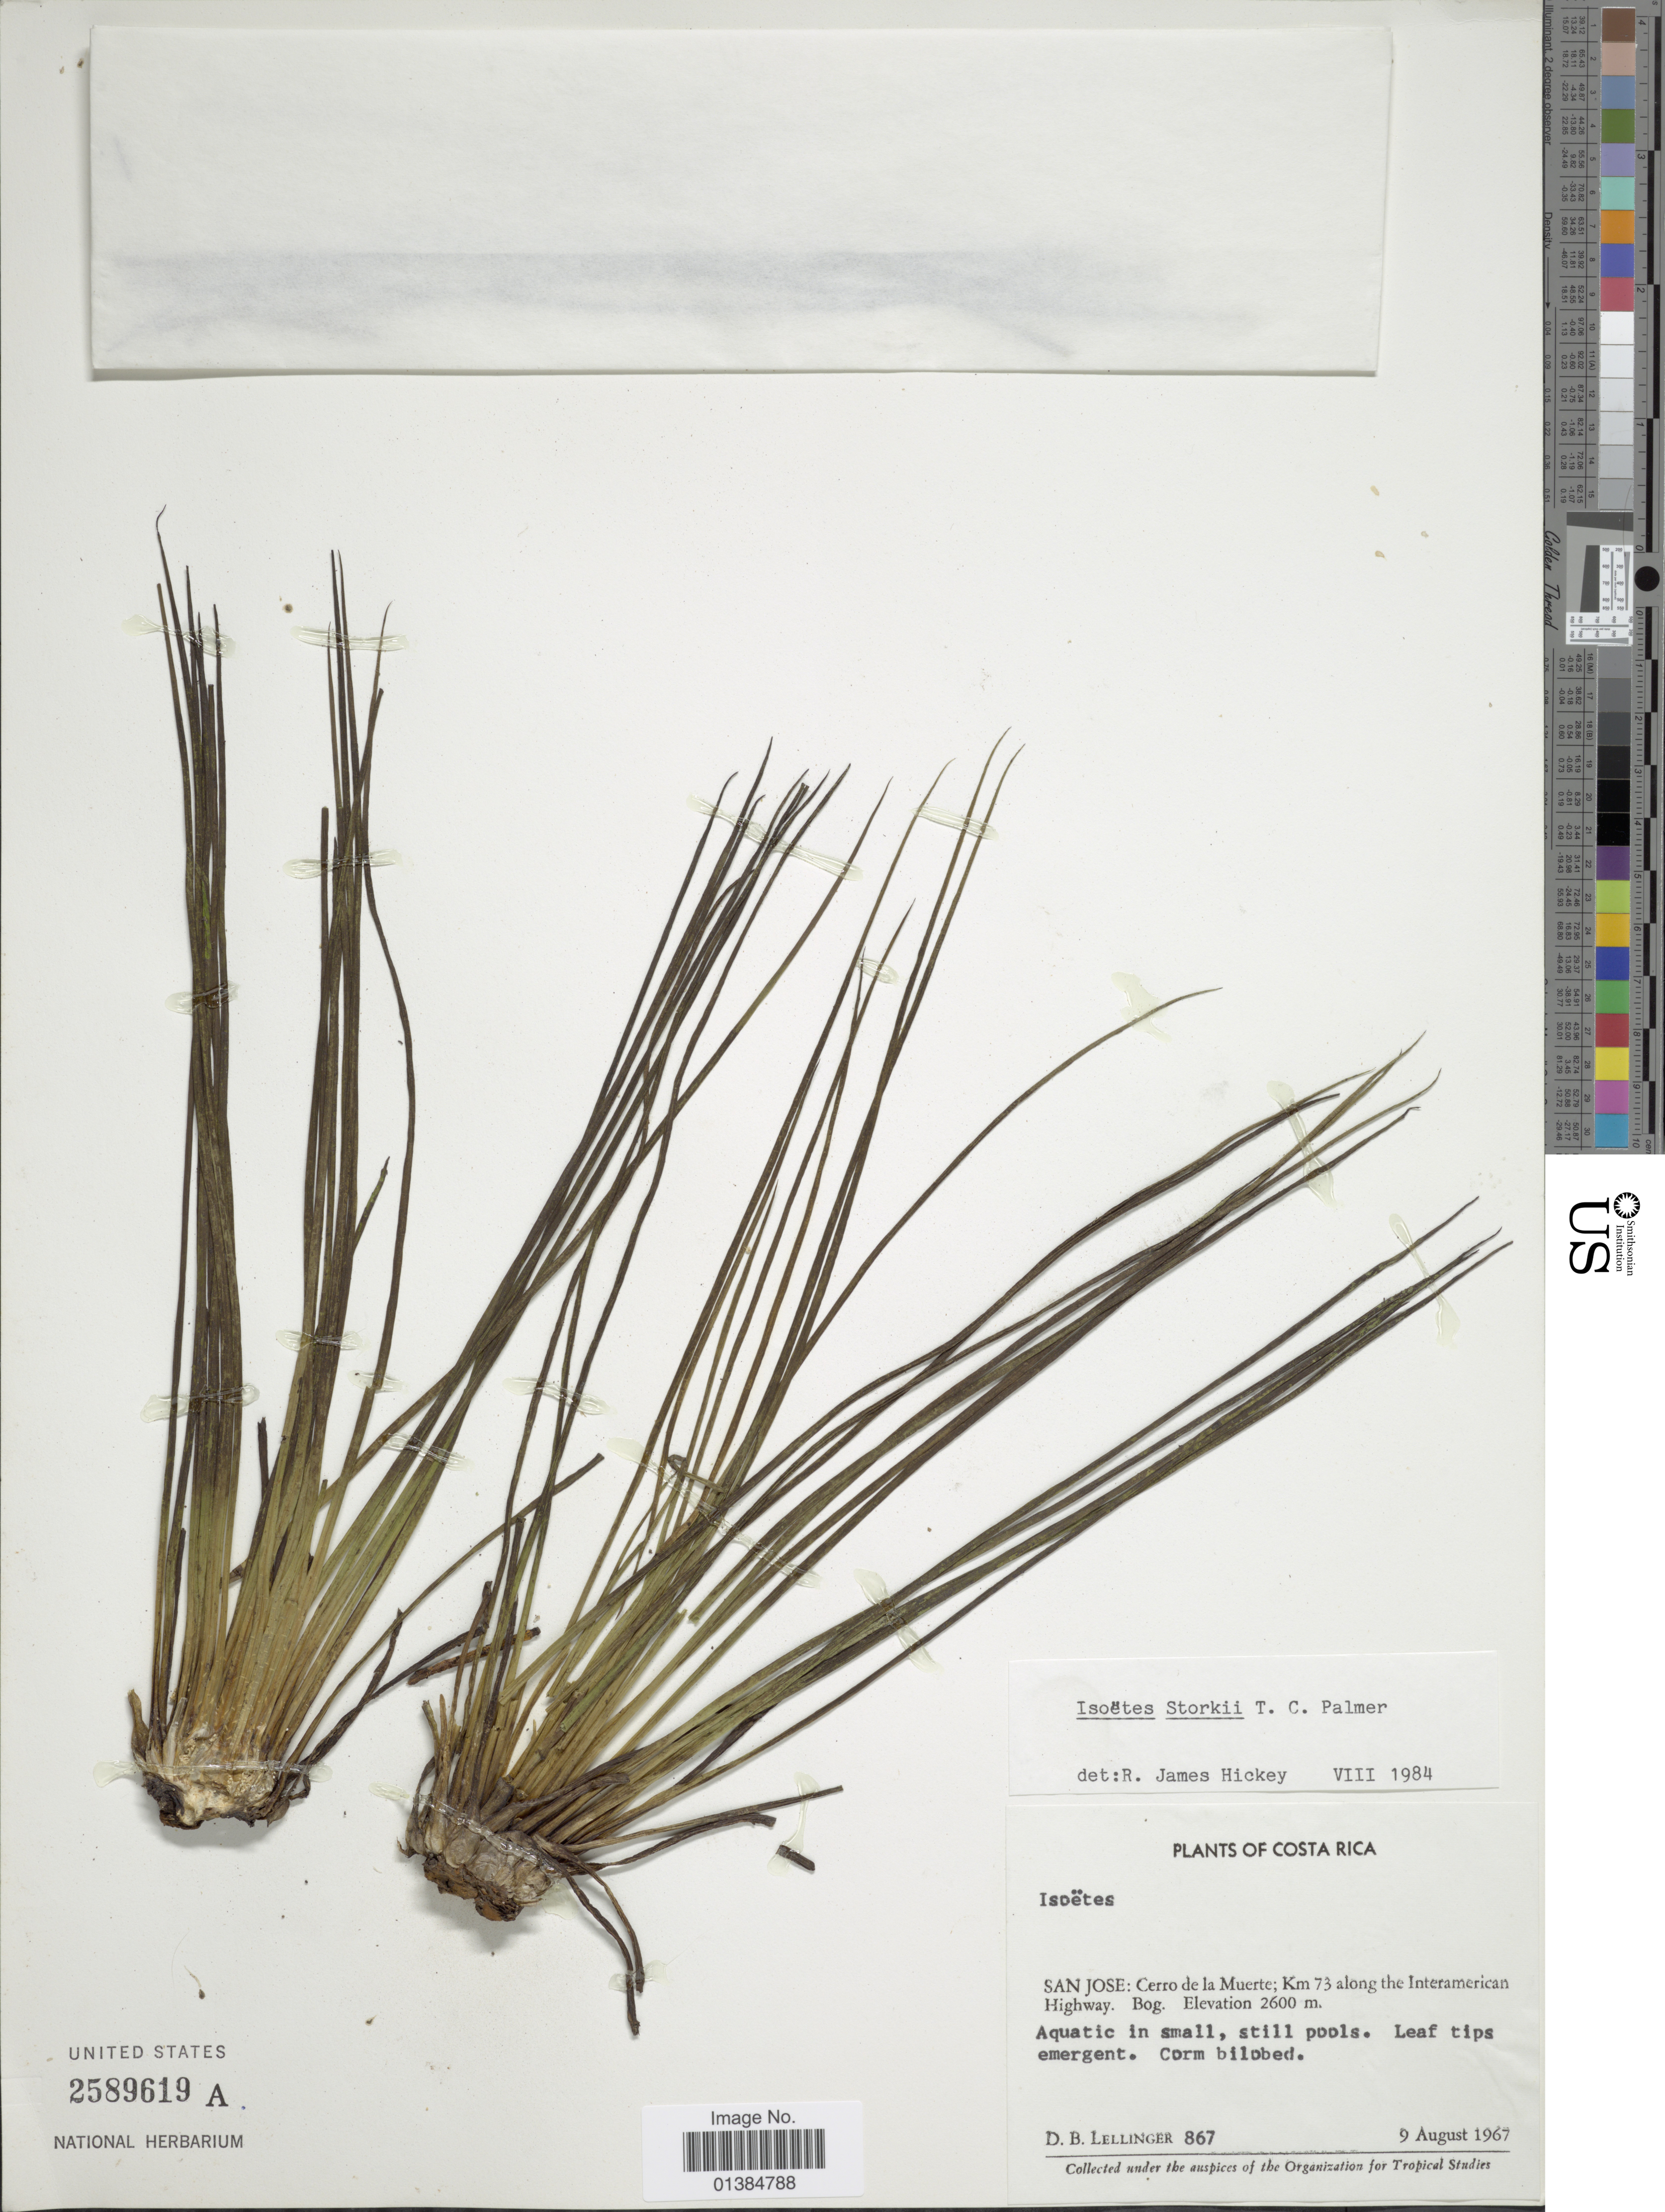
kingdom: Plantae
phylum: Tracheophyta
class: Lycopodiopsida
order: Isoetales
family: Isoetaceae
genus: Isoetes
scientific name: Isoetes storkii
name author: T.C. Palmer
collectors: D. B. Lellinger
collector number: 867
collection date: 1967-08-09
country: Costa Rica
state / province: San José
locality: Cerro de la Muerte; Km 73 along the Interamerican Highway.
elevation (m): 2600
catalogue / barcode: US 2589619A